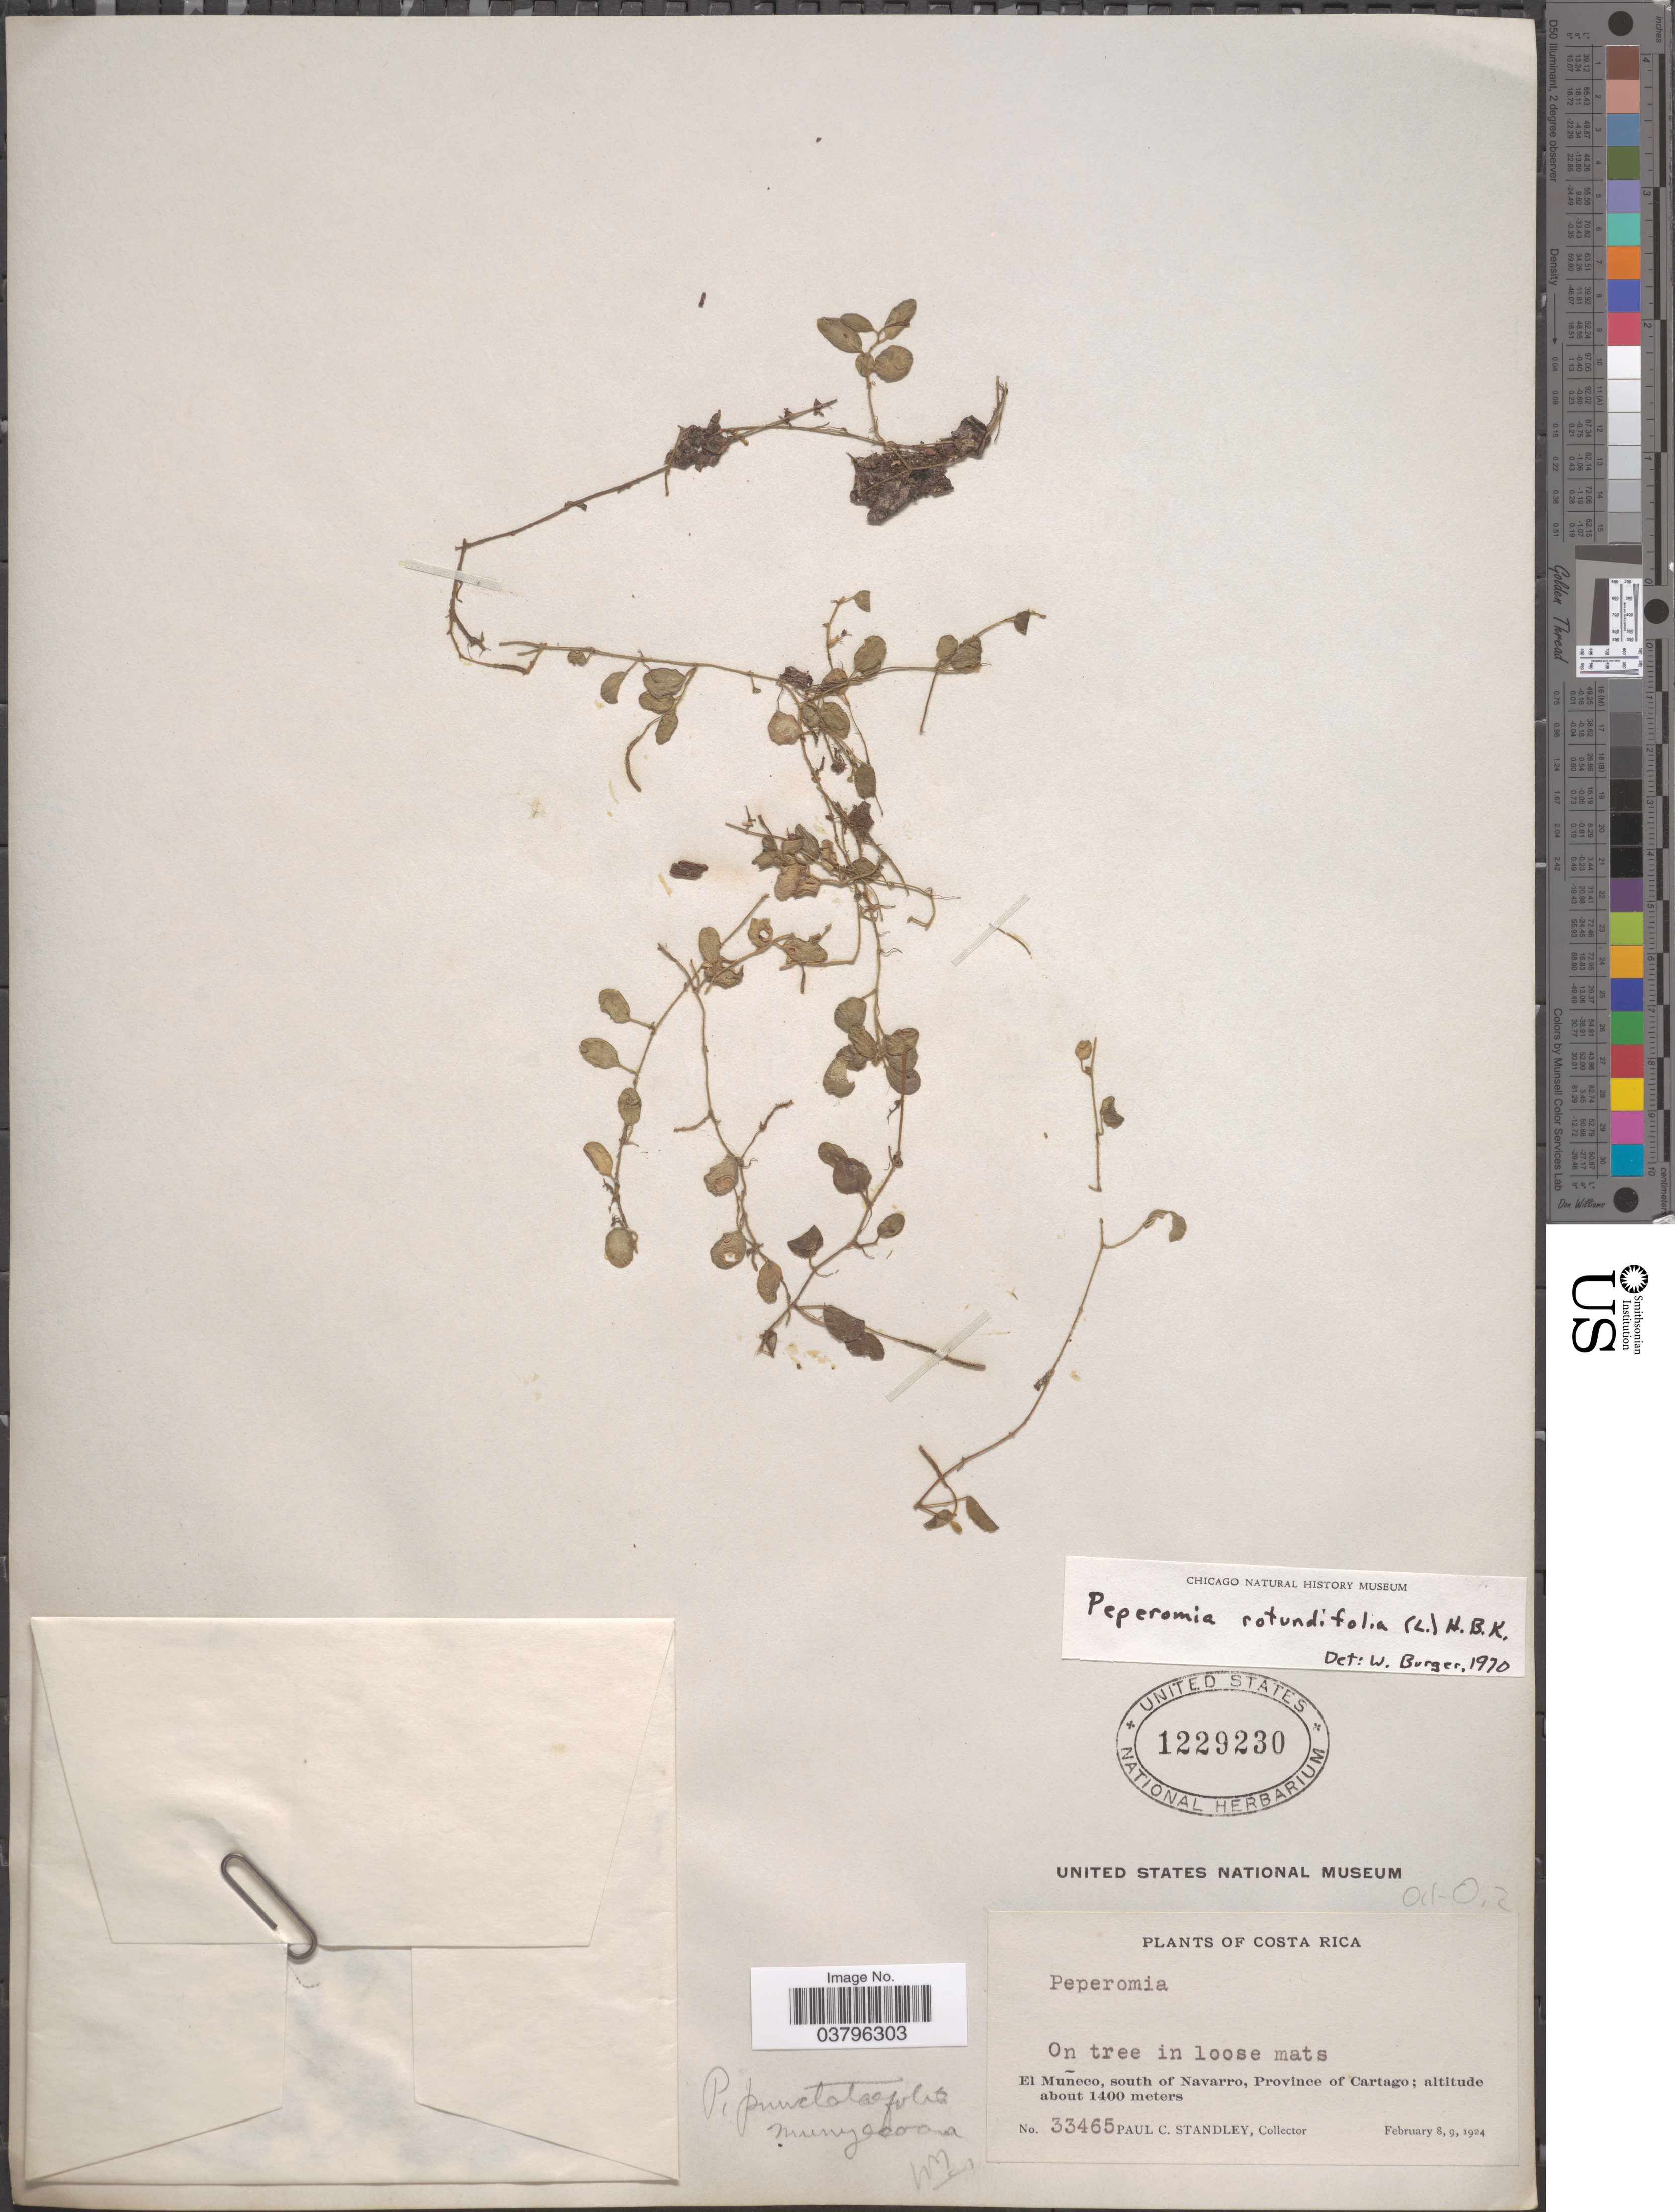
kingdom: Plantae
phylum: Tracheophyta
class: Magnoliopsida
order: Piperales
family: Piperaceae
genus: Peperomia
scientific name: Peperomia matlalucaensis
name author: C. DC.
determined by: Jiménez, José Estaban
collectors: P. C. Standley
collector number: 33465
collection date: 1924-02-08/1924-02-09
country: Costa Rica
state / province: Cartago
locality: El Muñeco, south of Navarro.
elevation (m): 1400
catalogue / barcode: US 1229230